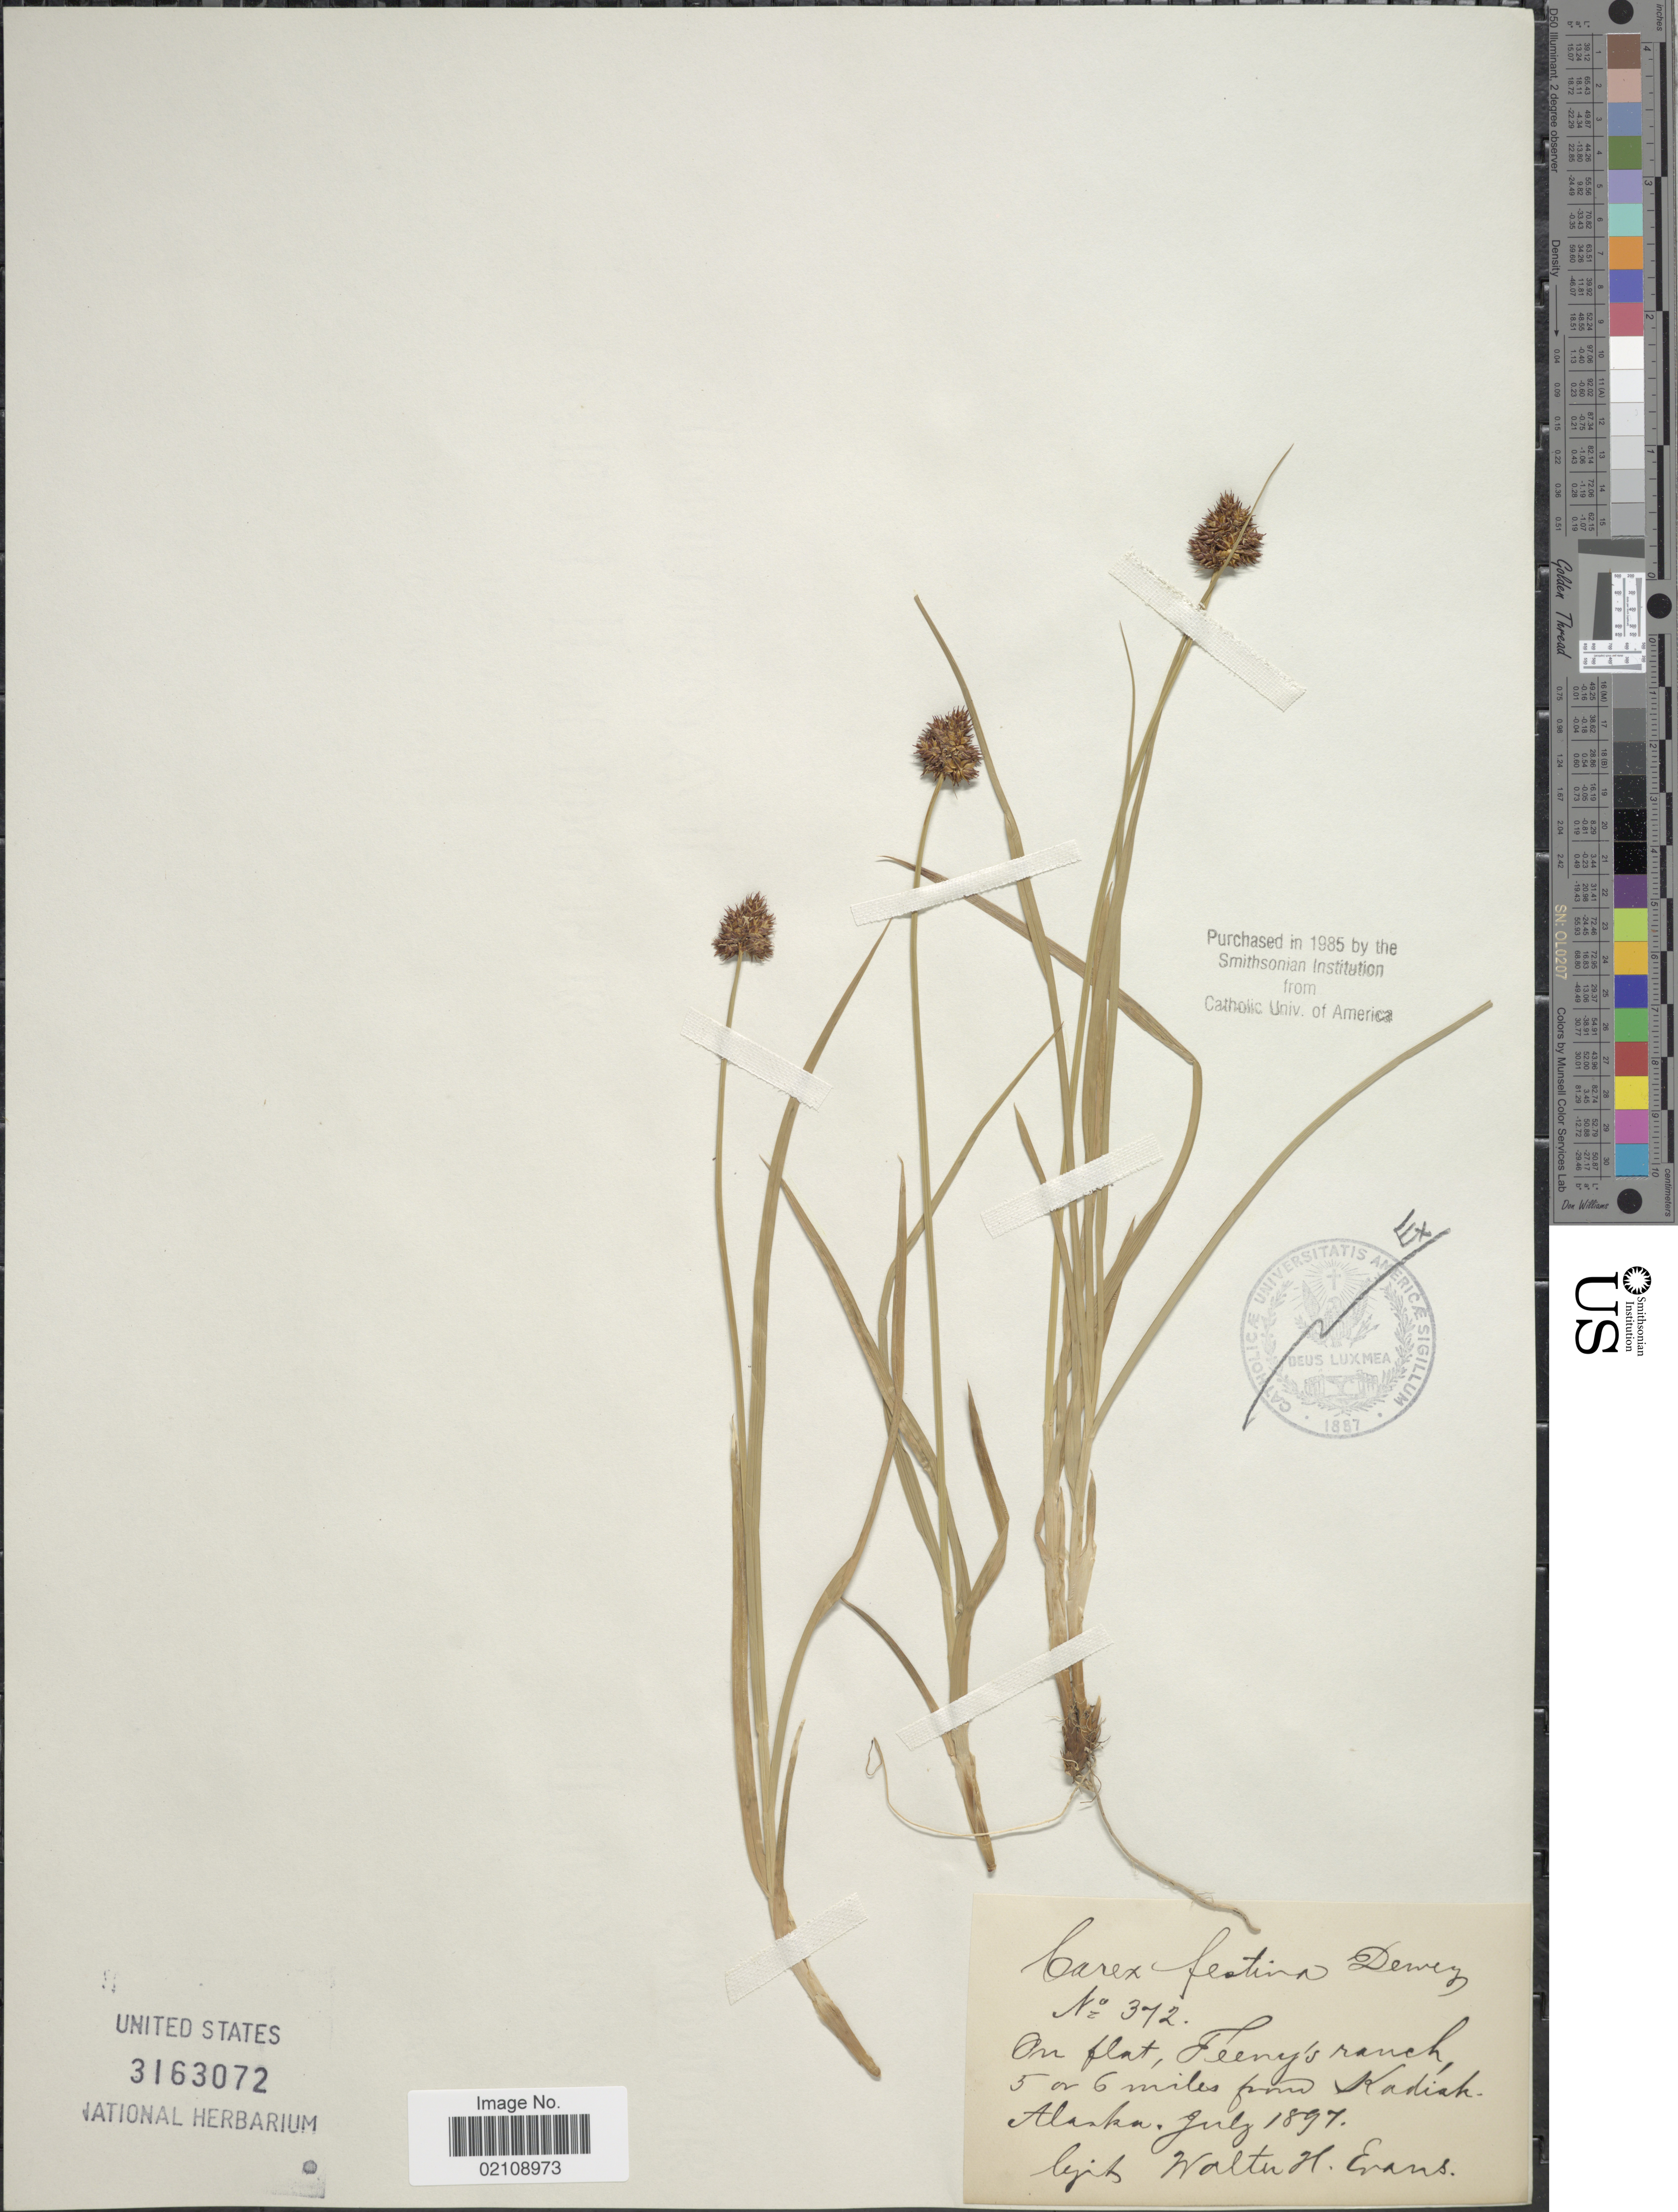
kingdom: Plantae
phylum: Tracheophyta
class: Liliopsida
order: Poales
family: Cyperaceae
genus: Carex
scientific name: Carex pachystachya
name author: Cham. ex Steud.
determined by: Strong, Mark T., (BOT), Smithsonian Institution - National Museum of Natural History (UNITED STATES)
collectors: W. H. Evans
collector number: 372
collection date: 1897-07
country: United States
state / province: Alaska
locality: On flat, Feeny's ranch, 5 or 6 miles from Kodiak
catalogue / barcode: US 3163072